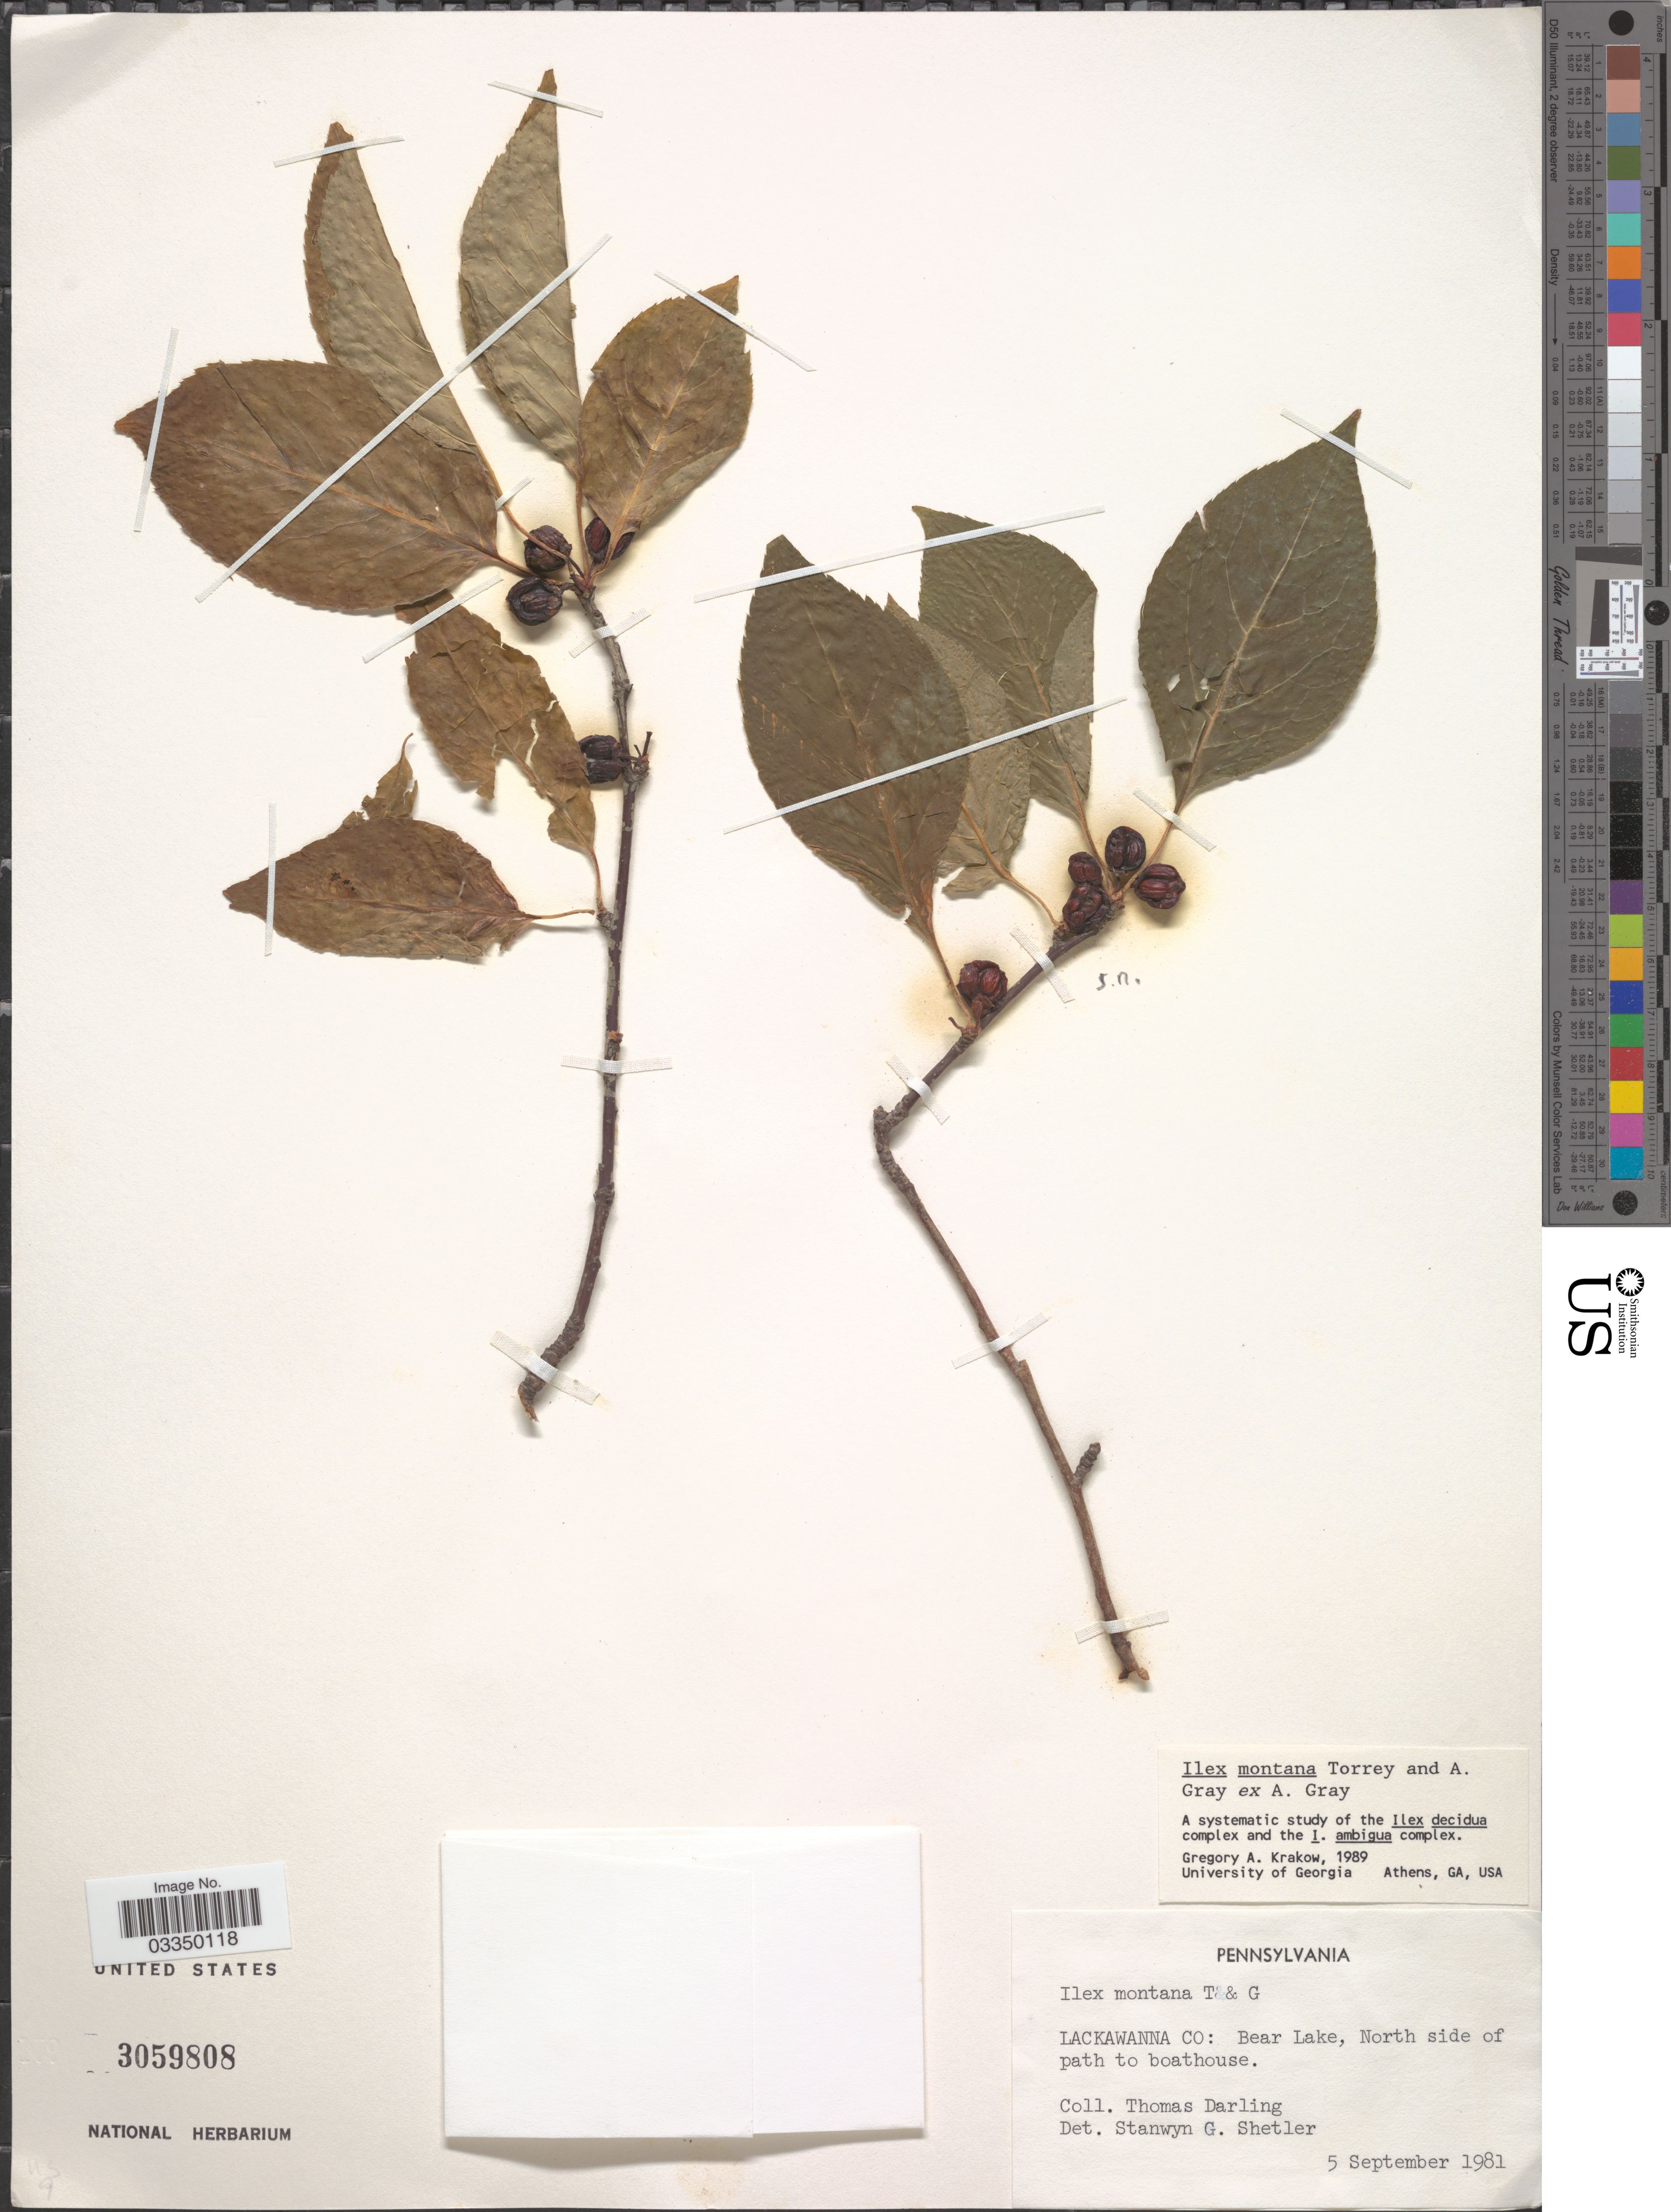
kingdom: Plantae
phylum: Tracheophyta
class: Magnoliopsida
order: Aquifoliales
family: Aquifoliaceae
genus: Ilex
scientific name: Ilex montana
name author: Torr. & A. Gray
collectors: T. Darling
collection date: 1981-09-05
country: United States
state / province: Pennsylvania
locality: Lackawanna Co: Bear Lake, North side of path to boathouse.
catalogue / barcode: US 3059808